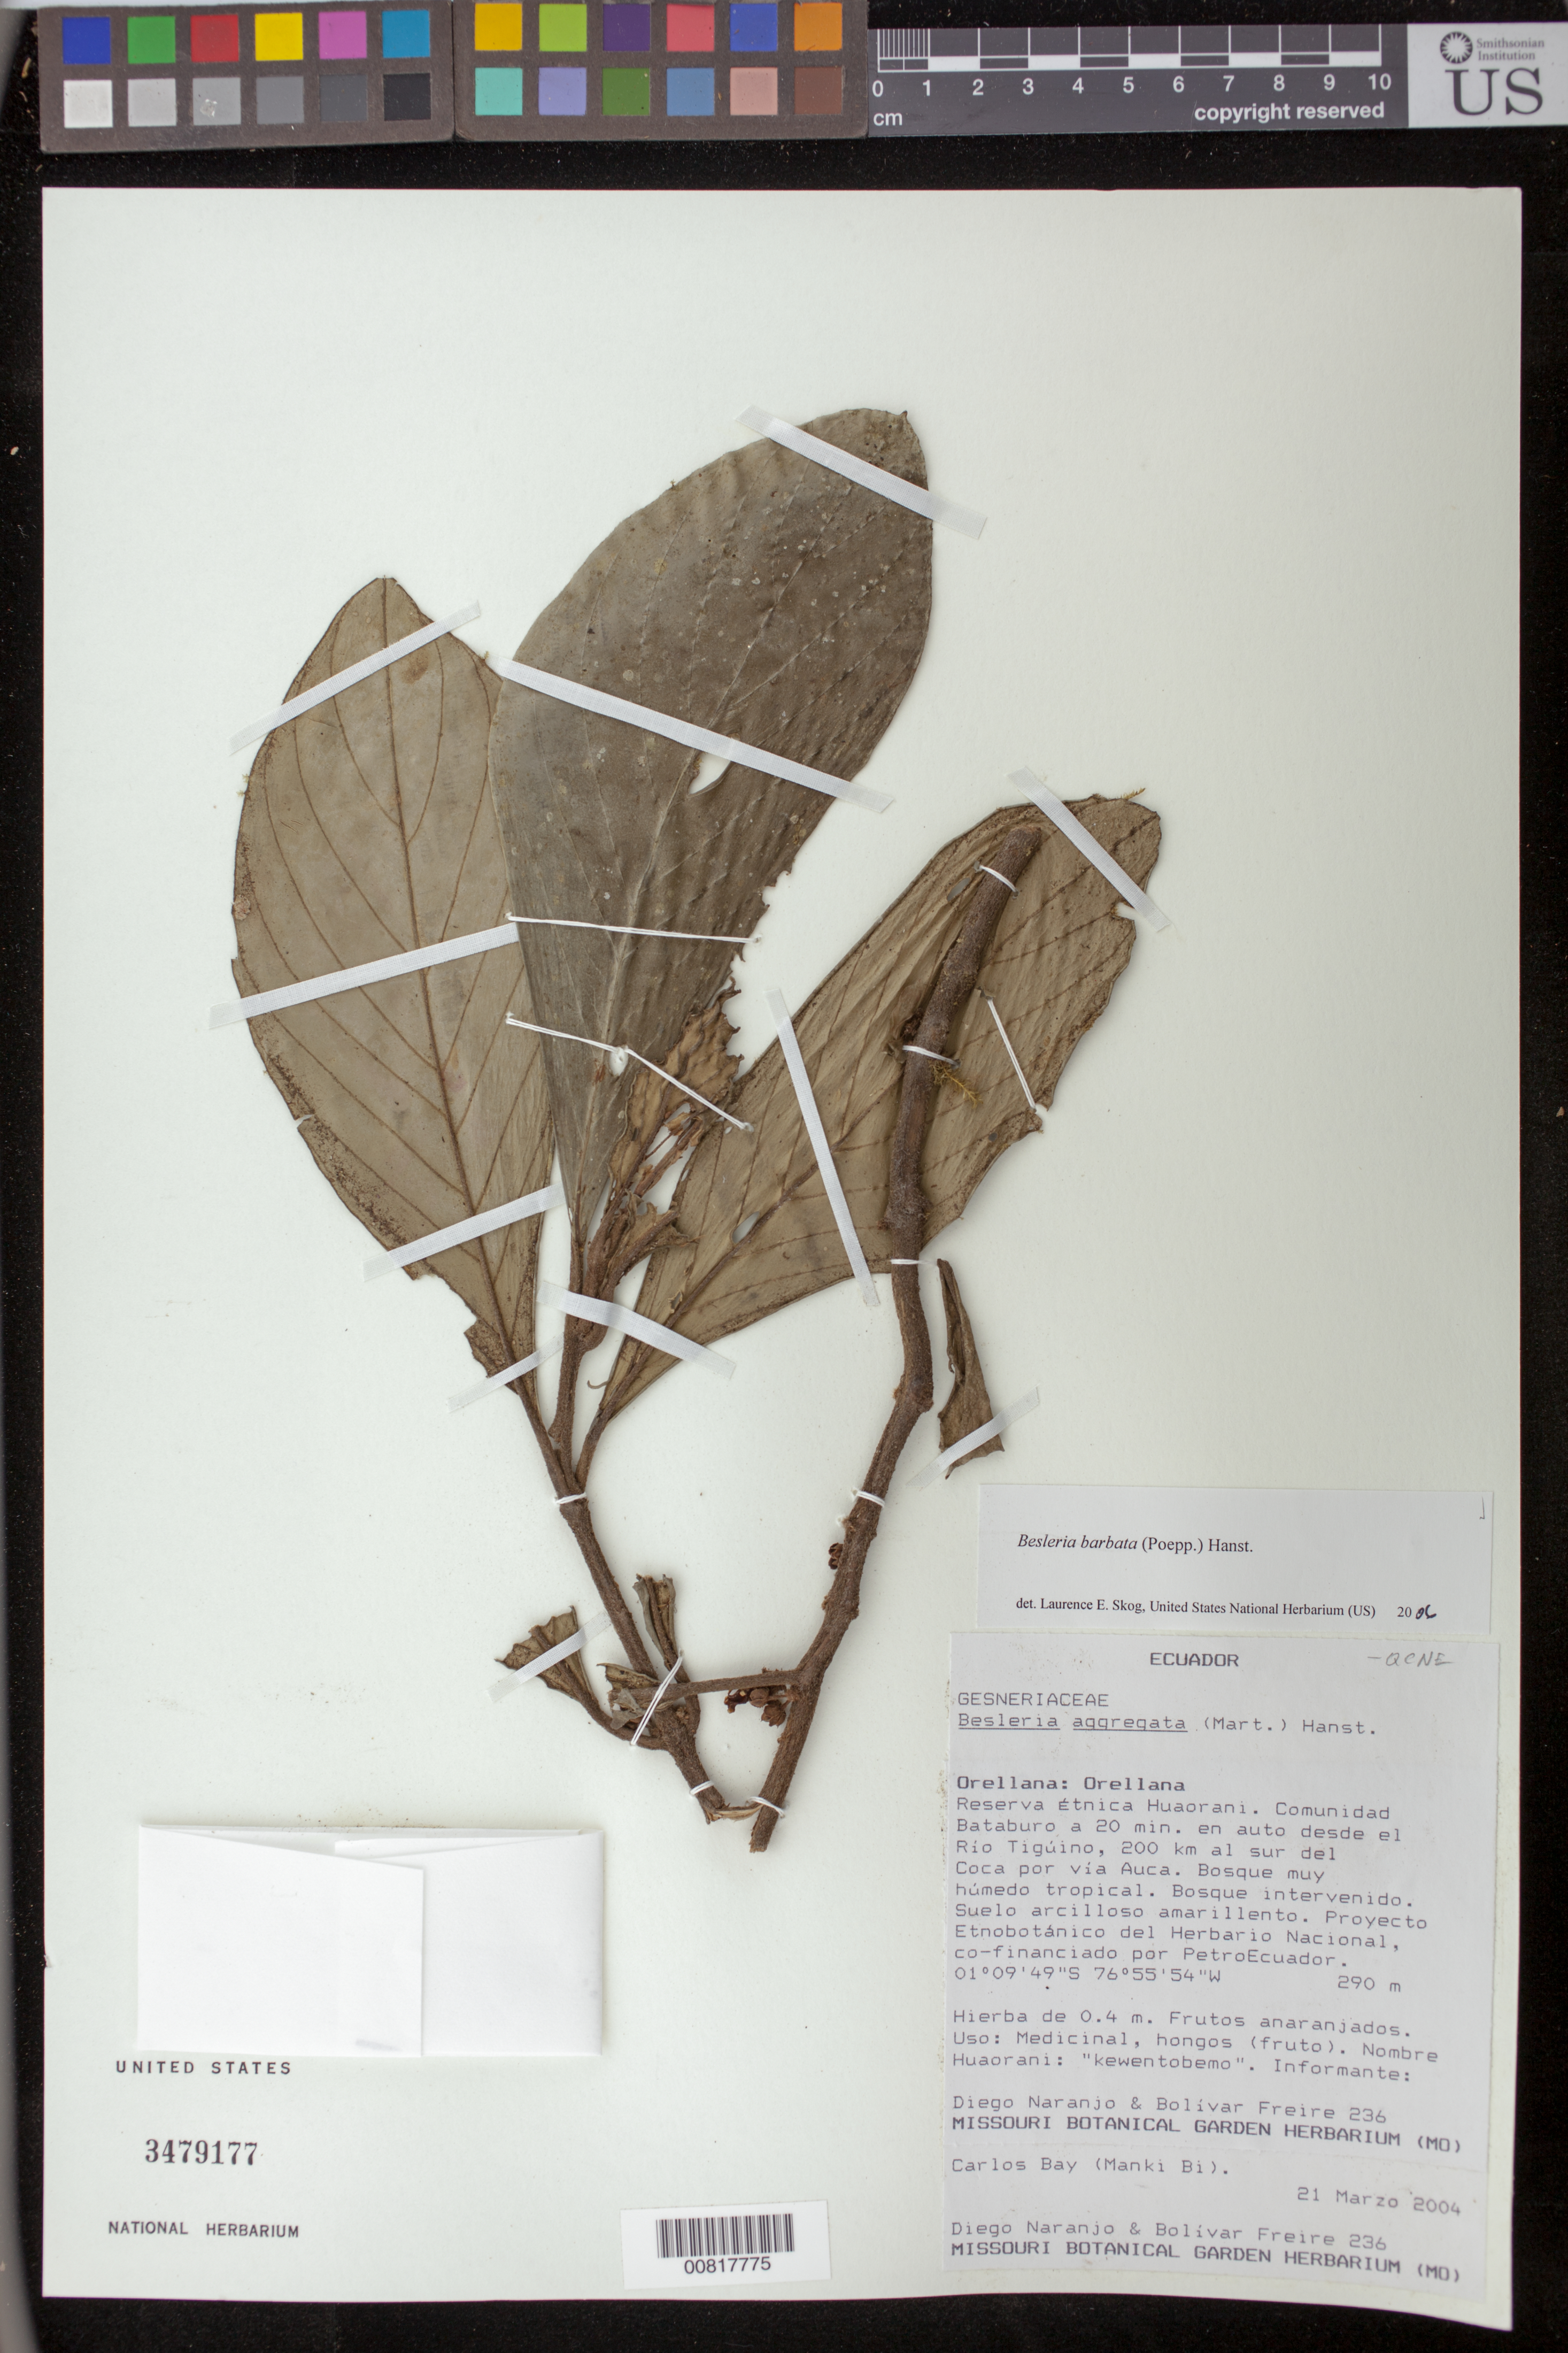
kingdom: Plantae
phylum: Tracheophyta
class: Magnoliopsida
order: Lamiales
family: Gesneriaceae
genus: Besleria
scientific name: Besleria barbata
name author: (Poepp.) Hanst.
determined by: Skog, Laurence E.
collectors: D. Naranjo & B. Freire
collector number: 236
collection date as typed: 21 Mar 2004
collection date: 2004-03-21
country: Ecuador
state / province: Orellana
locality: Orellana: Orellana. Reserva Etnica Huaorani. Comunidad Bataburo a 20 min. en auto desde el Rio Tiguino, 200 km al sur del Coca por la via Auca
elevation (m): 290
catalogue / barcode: US 3479177